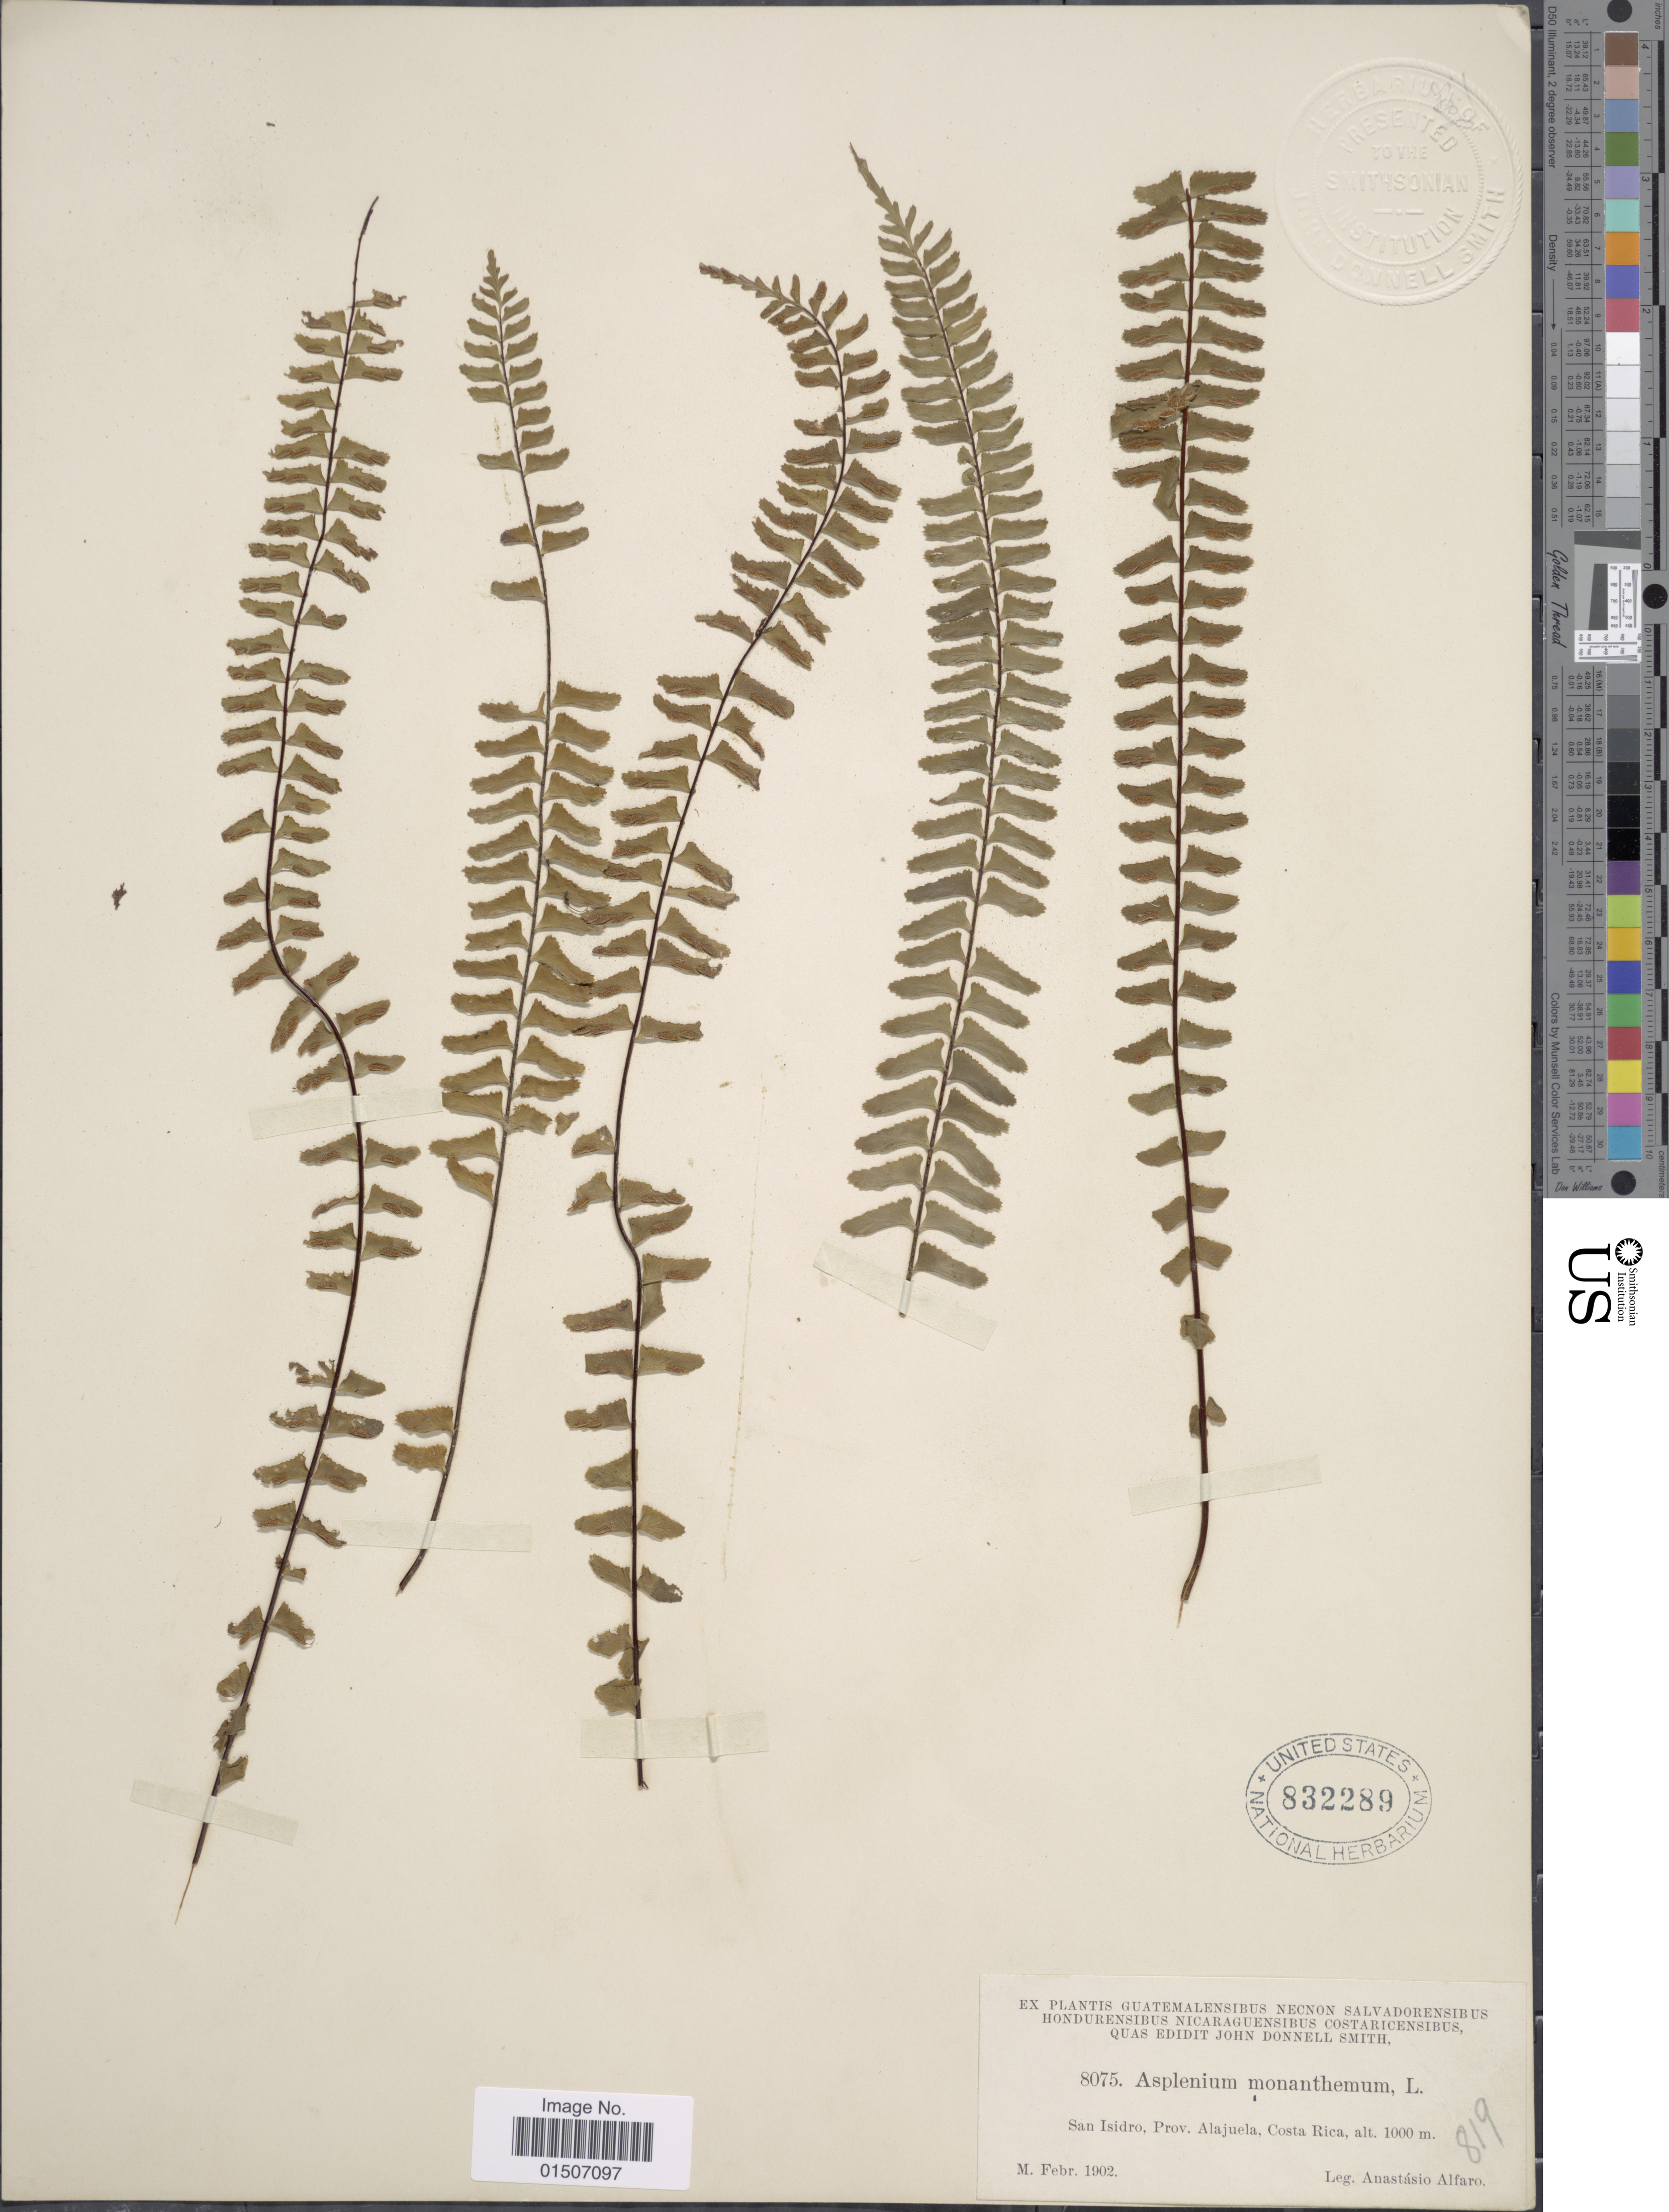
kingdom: Plantae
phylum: Tracheophyta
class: Polypodiopsida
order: Polypodiales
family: Aspleniaceae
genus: Asplenium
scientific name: Asplenium monanthes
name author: L.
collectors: A. Alfaro Gonzalez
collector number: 8075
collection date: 1902-02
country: Costa Rica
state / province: Alajuela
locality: San Isidro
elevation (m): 1000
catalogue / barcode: US 832289